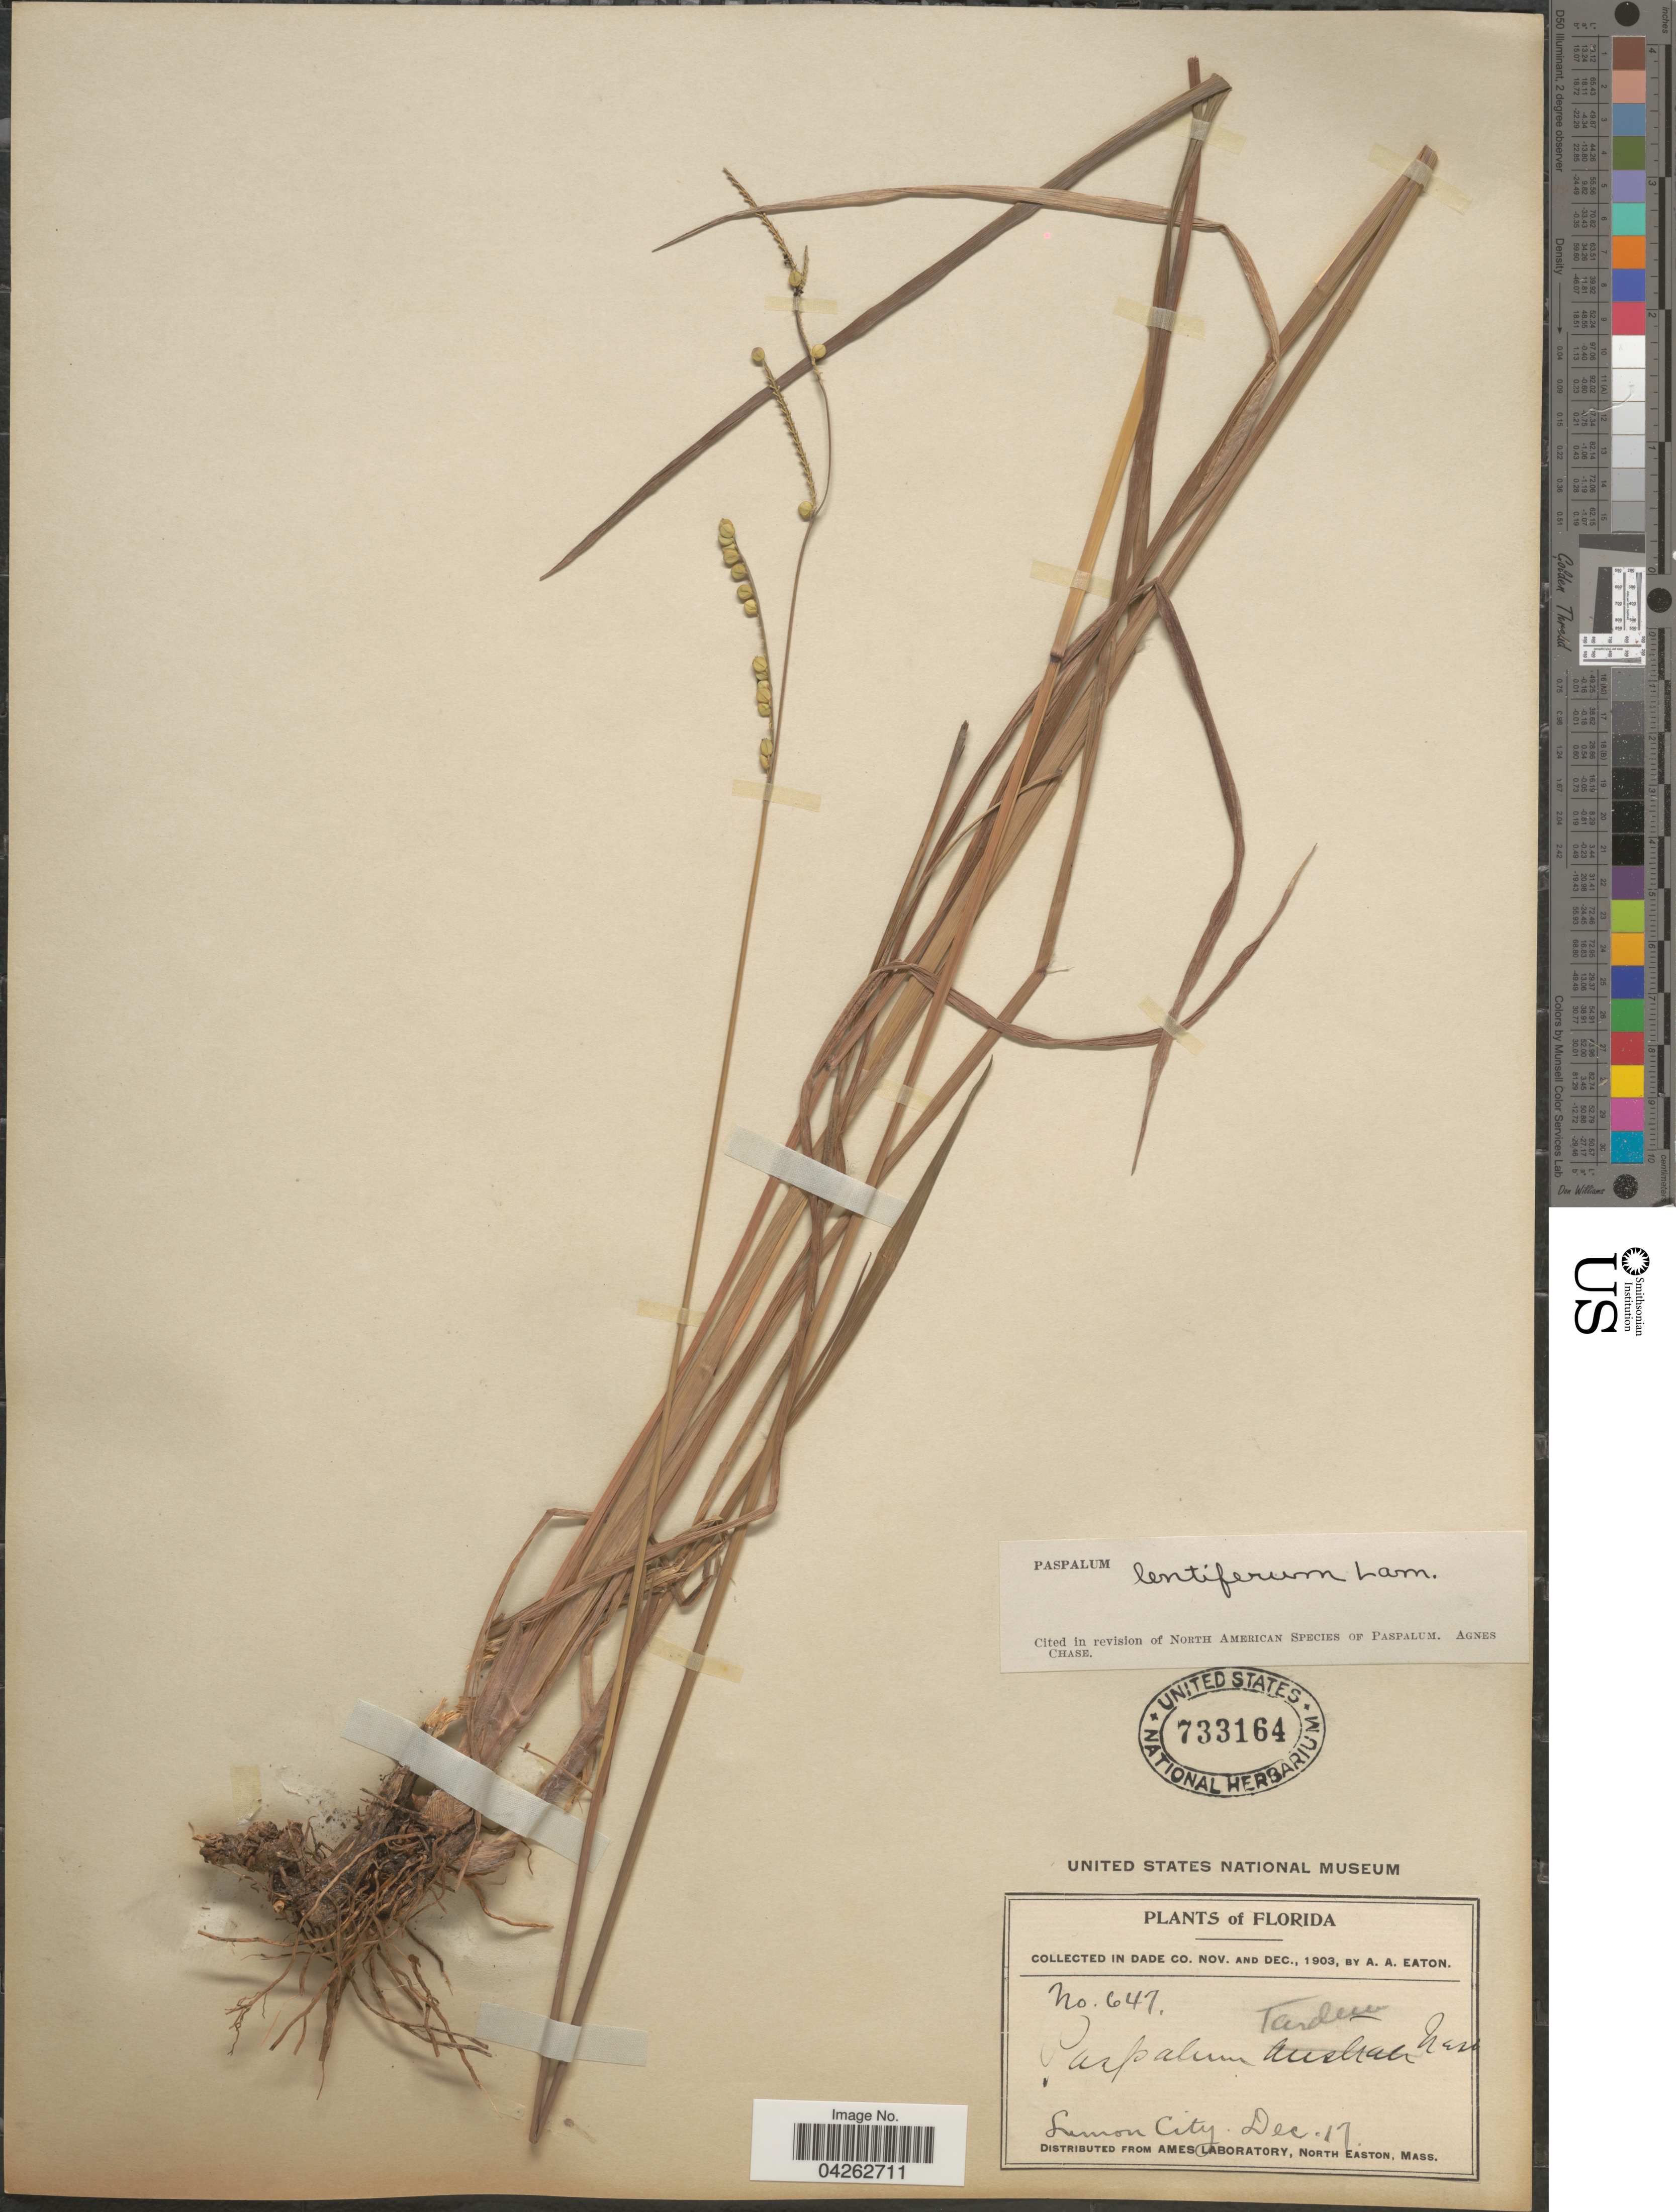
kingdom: Plantae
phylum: Tracheophyta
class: Liliopsida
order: Poales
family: Poaceae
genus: Paspalum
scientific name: Paspalum lentiferum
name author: Lam.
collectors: A. A. Eaton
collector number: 647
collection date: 1903-12-17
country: United States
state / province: Florida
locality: In Dade Co. Lemon City.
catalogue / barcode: US 733164